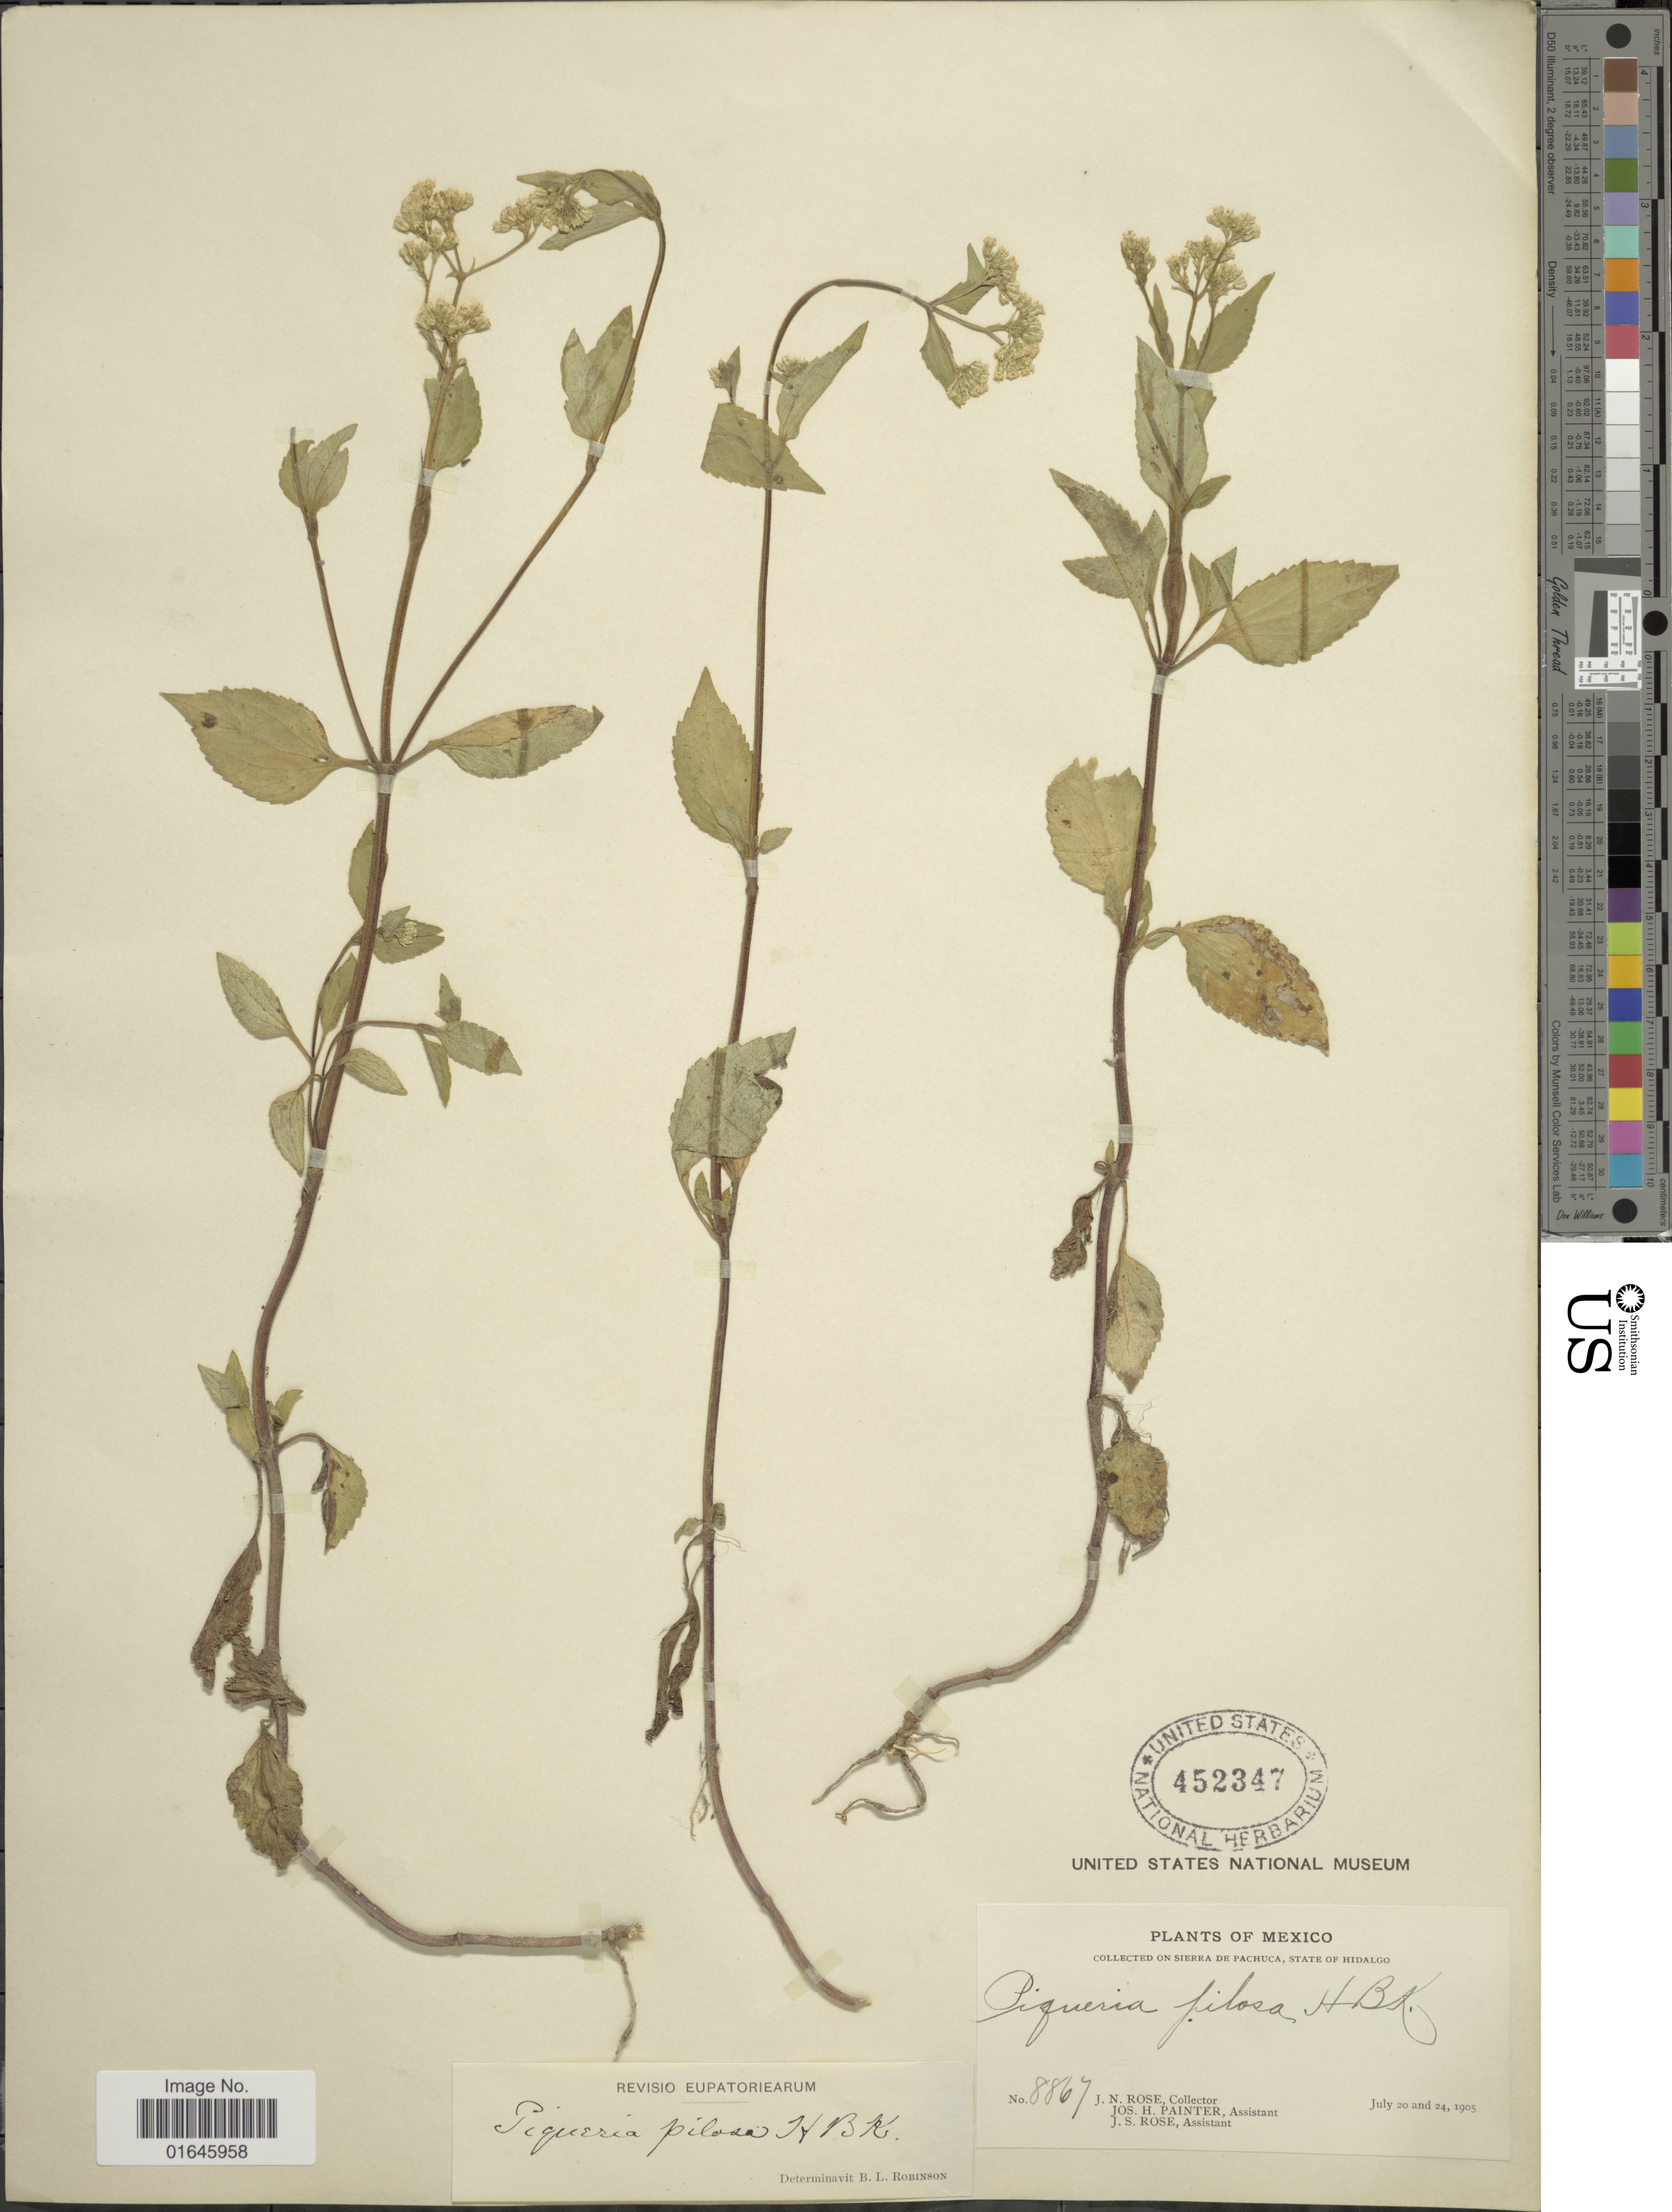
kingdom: Plantae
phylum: Tracheophyta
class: Magnoliopsida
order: Asterales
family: Asteraceae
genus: Piqueria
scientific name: Piqueria pilosa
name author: Kunth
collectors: J. N. Rose, J. H. Painter & J. S. Rose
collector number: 8867*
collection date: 1905-07-20/1905-07-24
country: Mexico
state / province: Hidalgo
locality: On Sierra de Pachuca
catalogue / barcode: US 452347